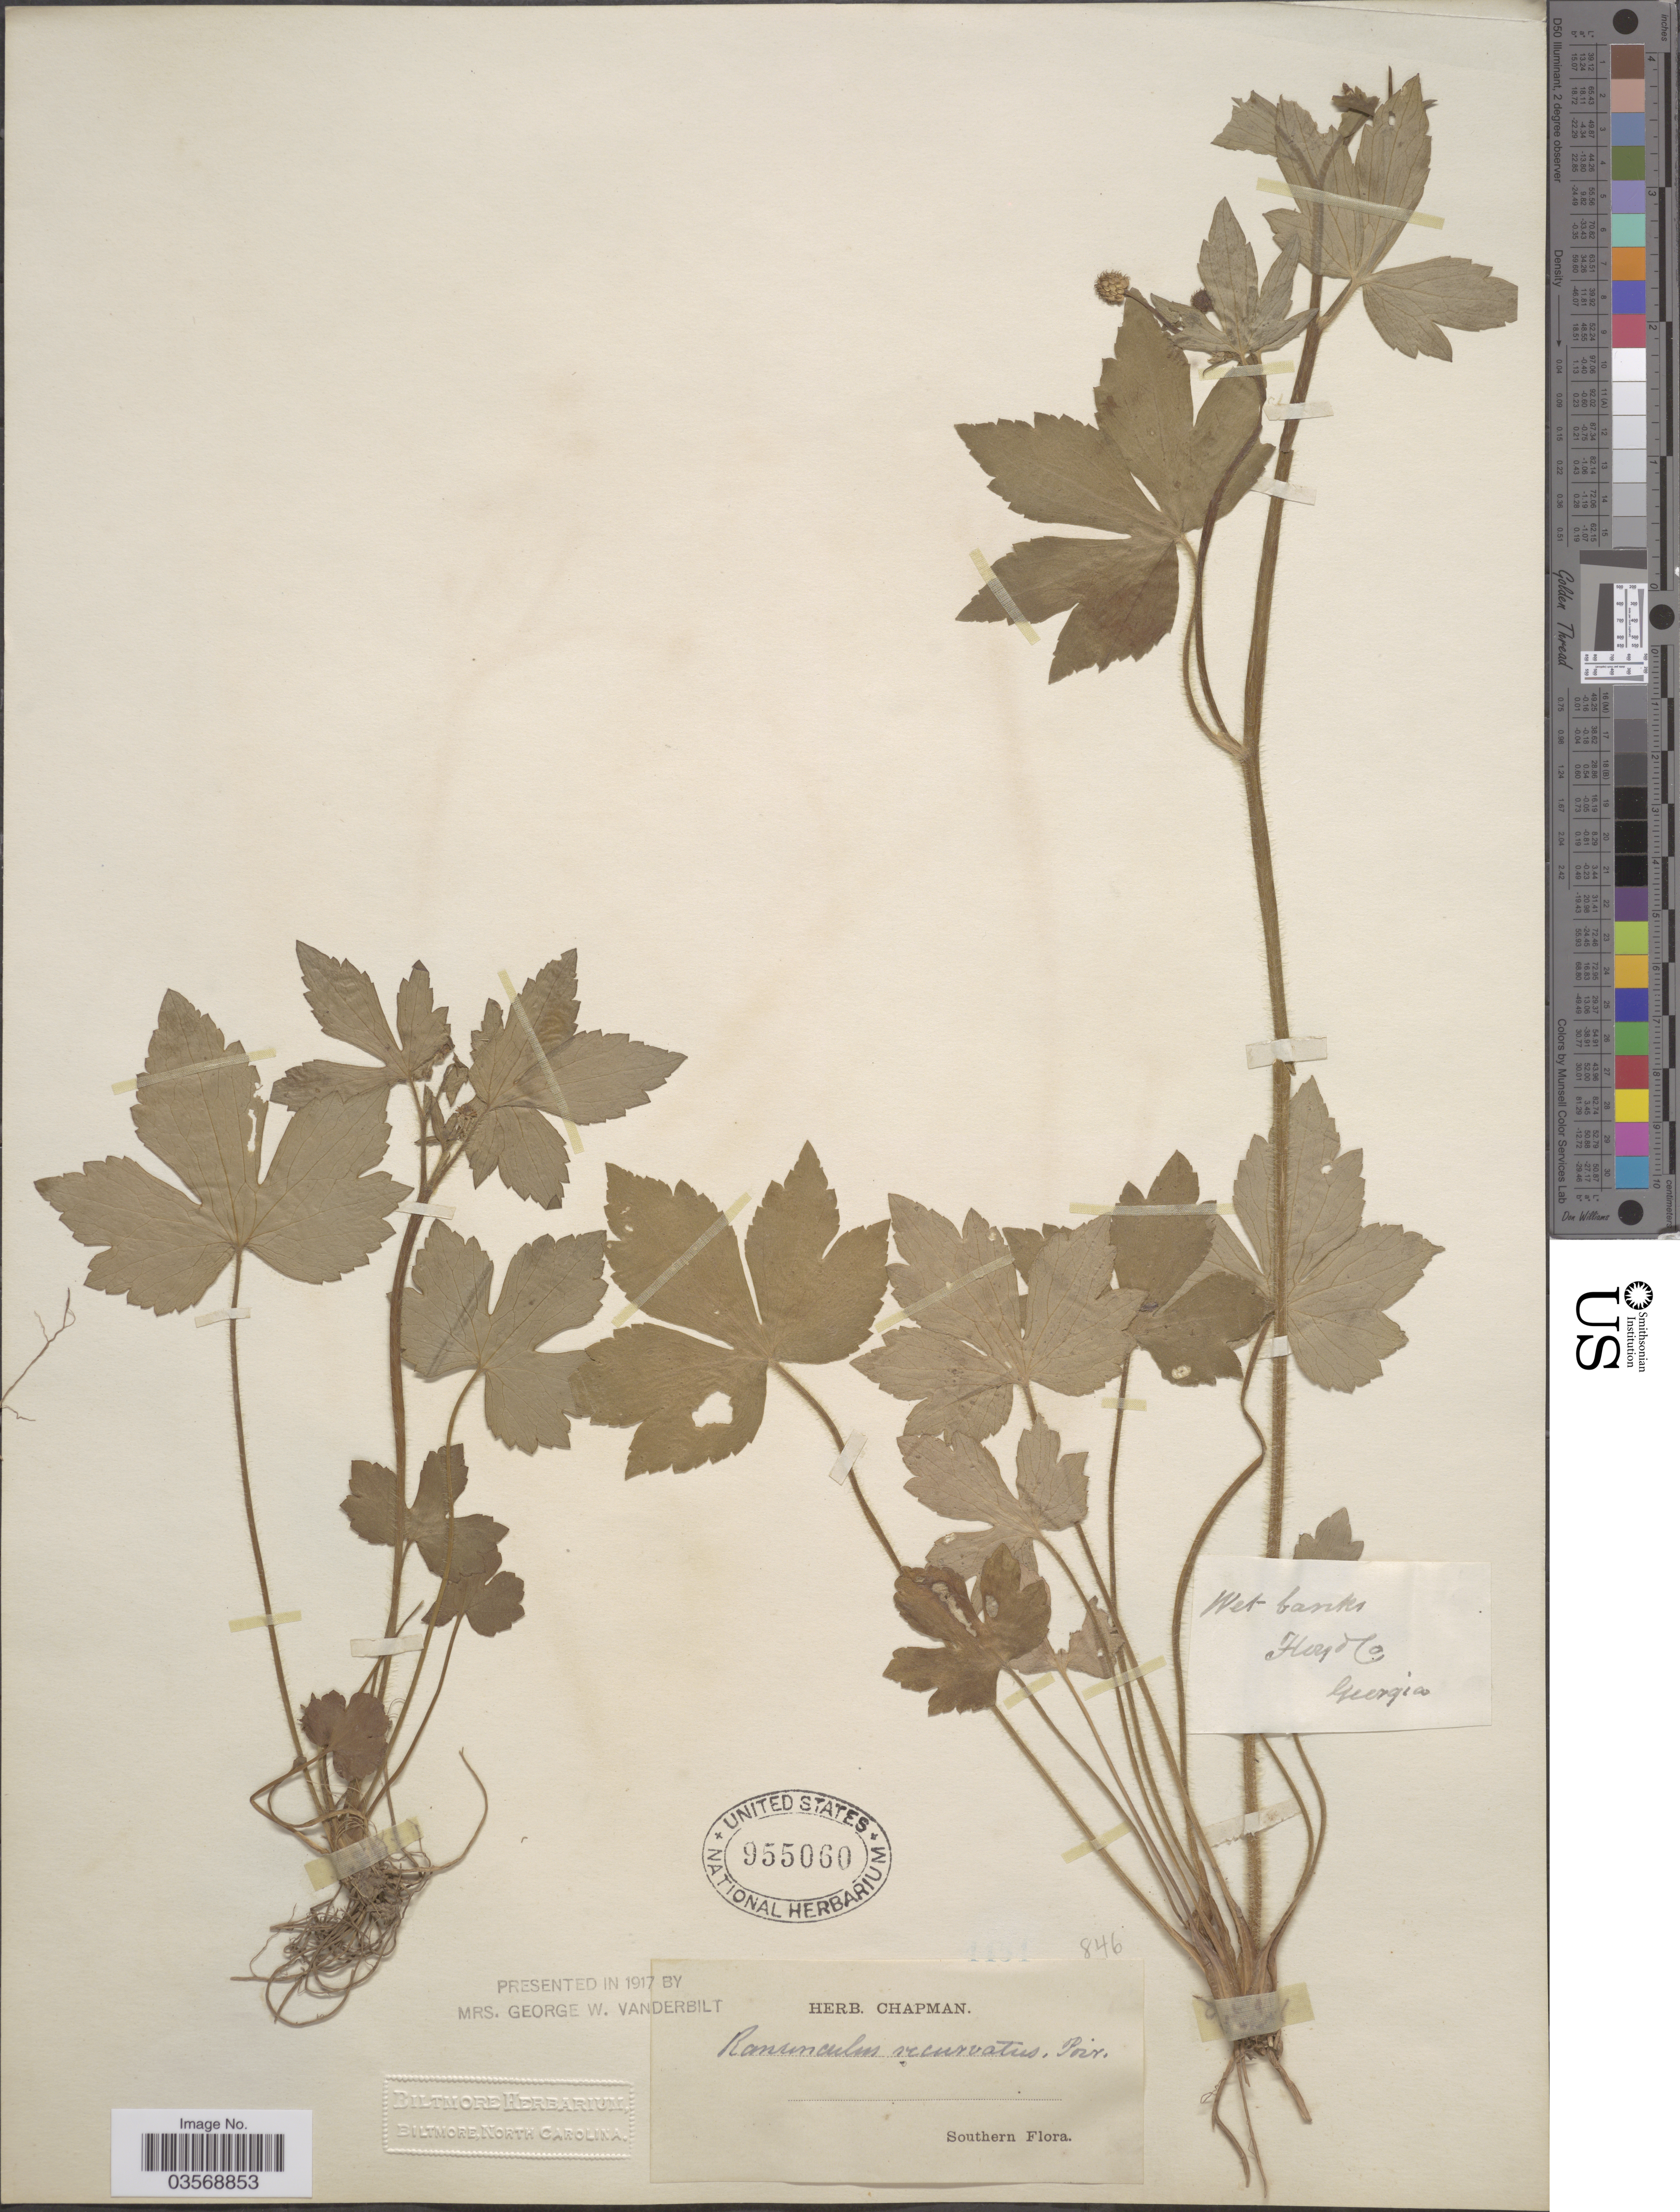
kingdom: Plantae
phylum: Tracheophyta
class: Magnoliopsida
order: Ranunculales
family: Ranunculaceae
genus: Ranunculus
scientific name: Ranunculus recurvatus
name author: Poir.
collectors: ex herb. Chapman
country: United States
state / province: Georgia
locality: Southern. Floyd Co.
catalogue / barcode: US 955060